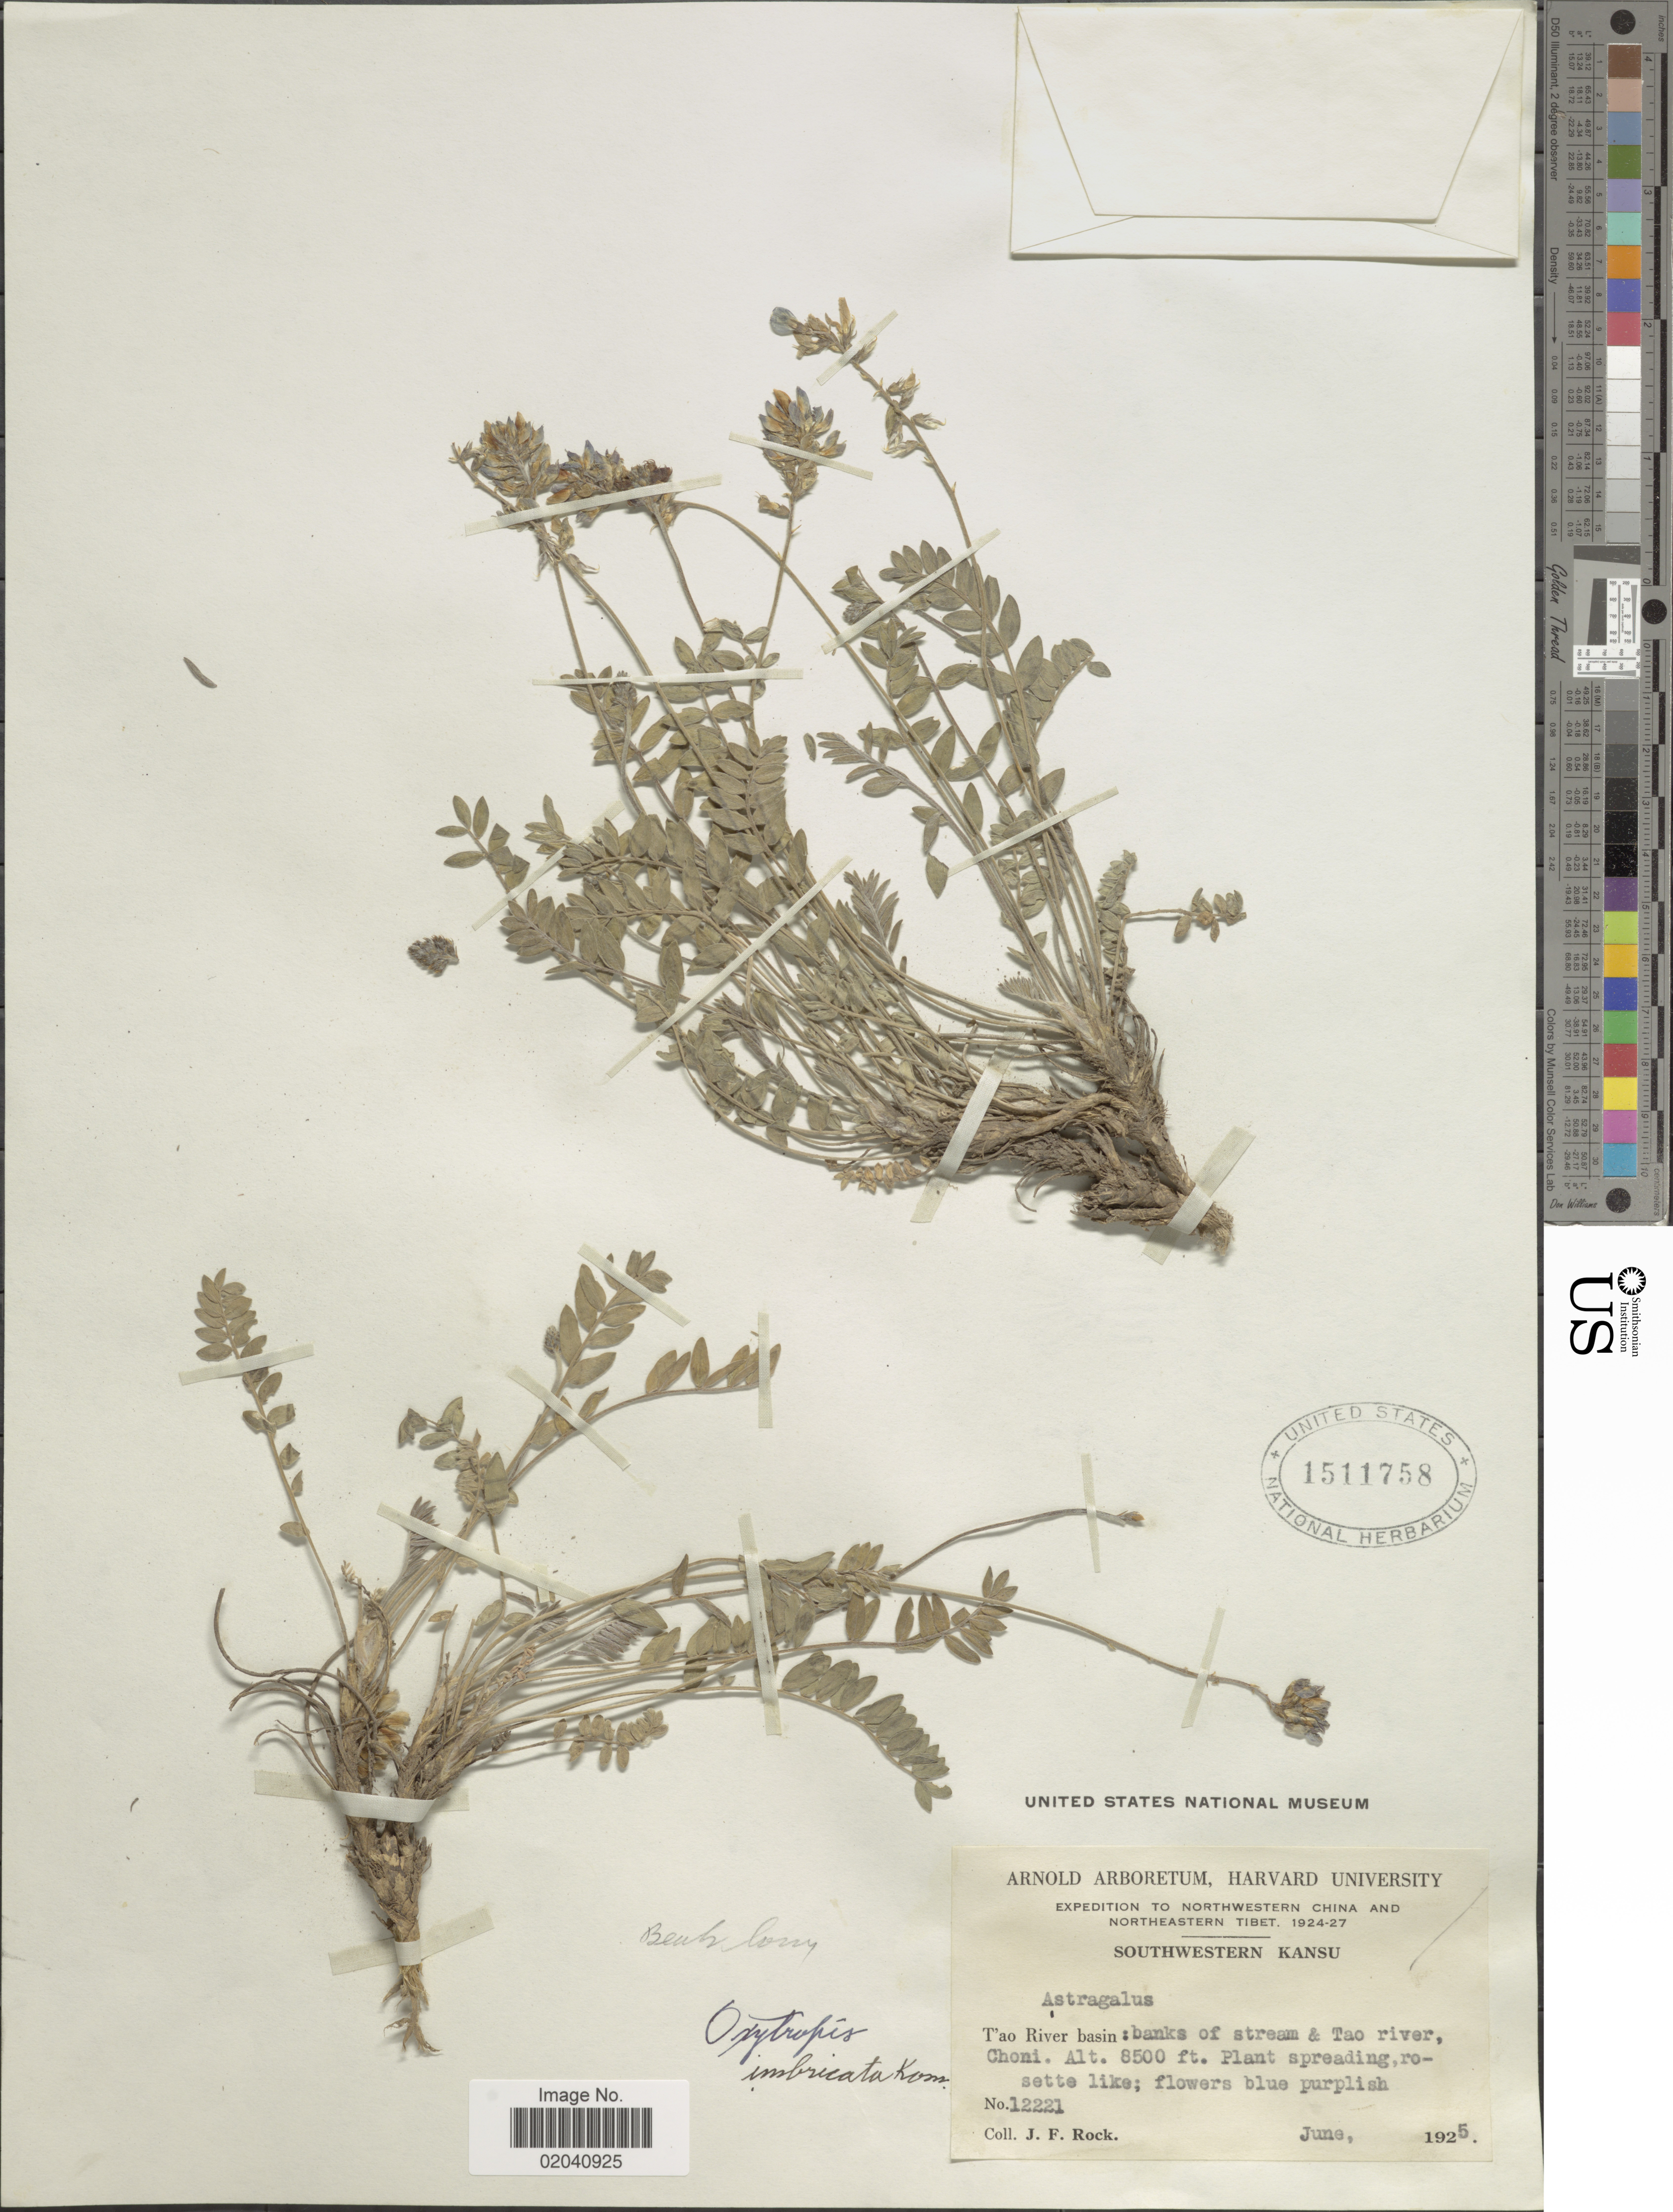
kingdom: Plantae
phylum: Tracheophyta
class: Magnoliopsida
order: Fabales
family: Fabaceae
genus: Oxytropis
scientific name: Oxytropis imbricata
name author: Kom.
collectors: J. Rock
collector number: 1221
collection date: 1925-06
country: China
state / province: Gansu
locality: Southwestern Kansu, T'ao River basin: banks of stream & Tao river, Choni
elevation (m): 2591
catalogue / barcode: US 1511758